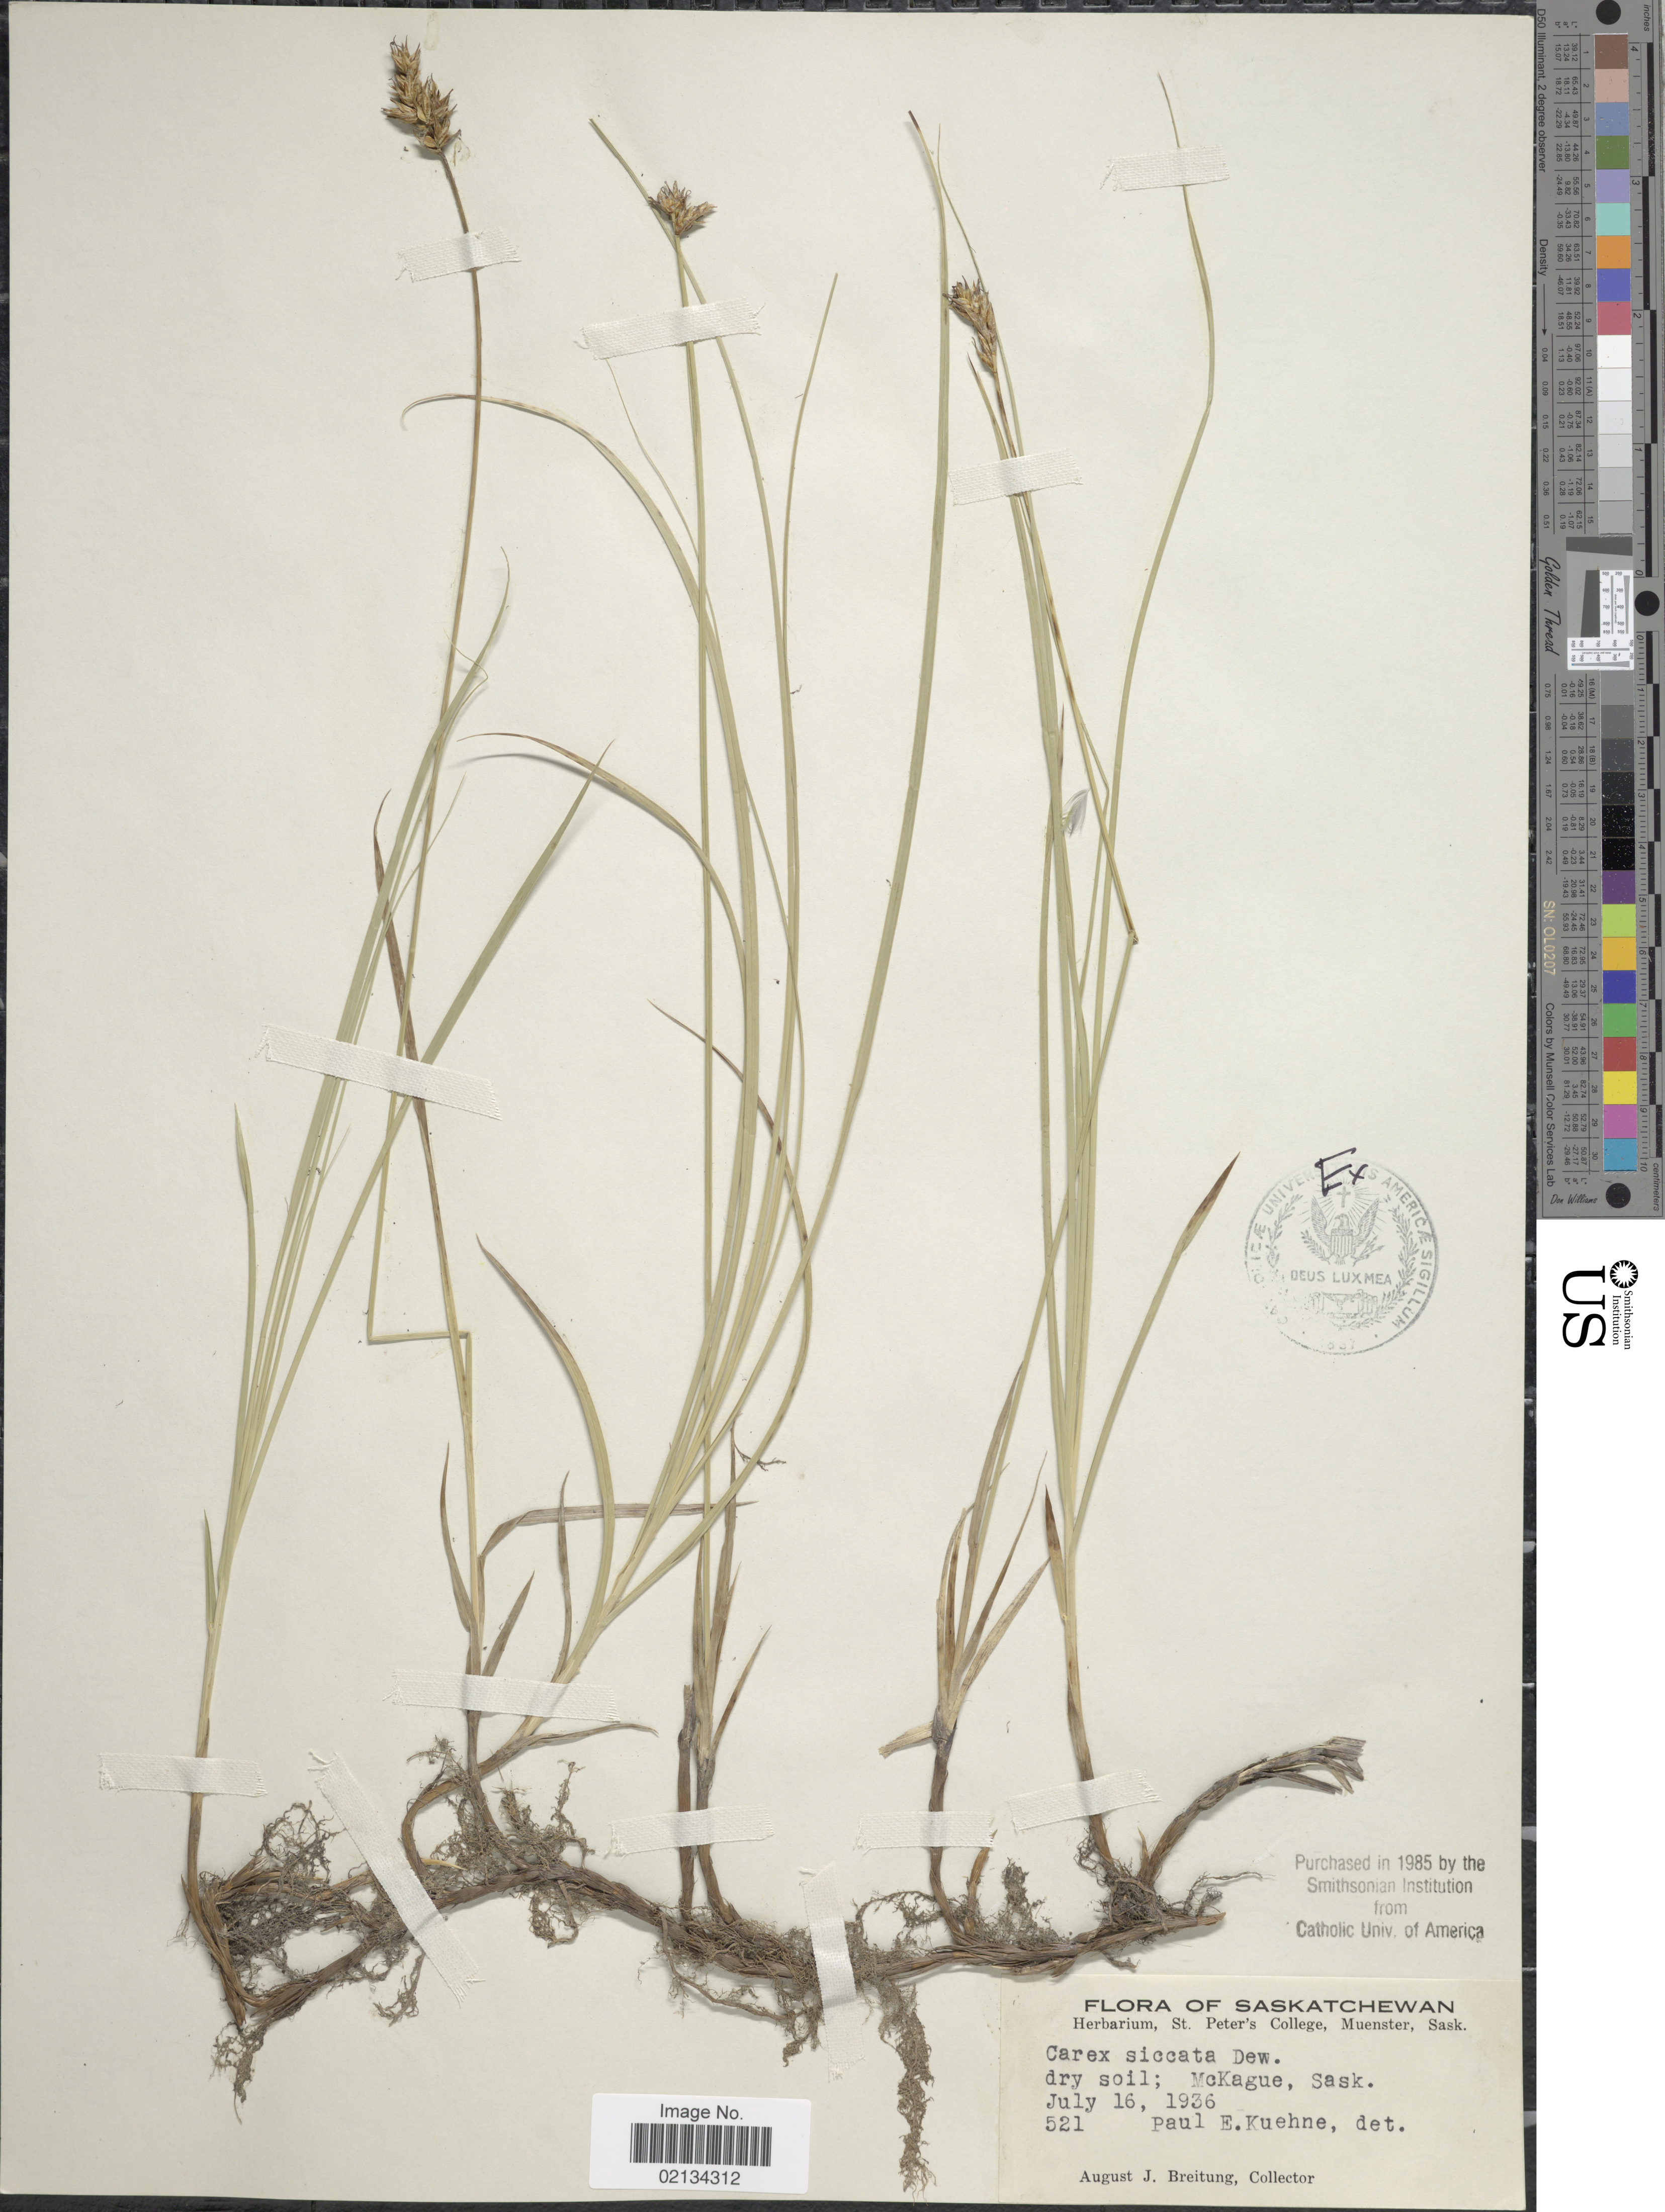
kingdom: Plantae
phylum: Tracheophyta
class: Liliopsida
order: Poales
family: Cyperaceae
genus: Carex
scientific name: Carex siccata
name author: Dewey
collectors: A. Breitung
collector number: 521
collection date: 1936-07-16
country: Canada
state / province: Saskatchewan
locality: McKague.